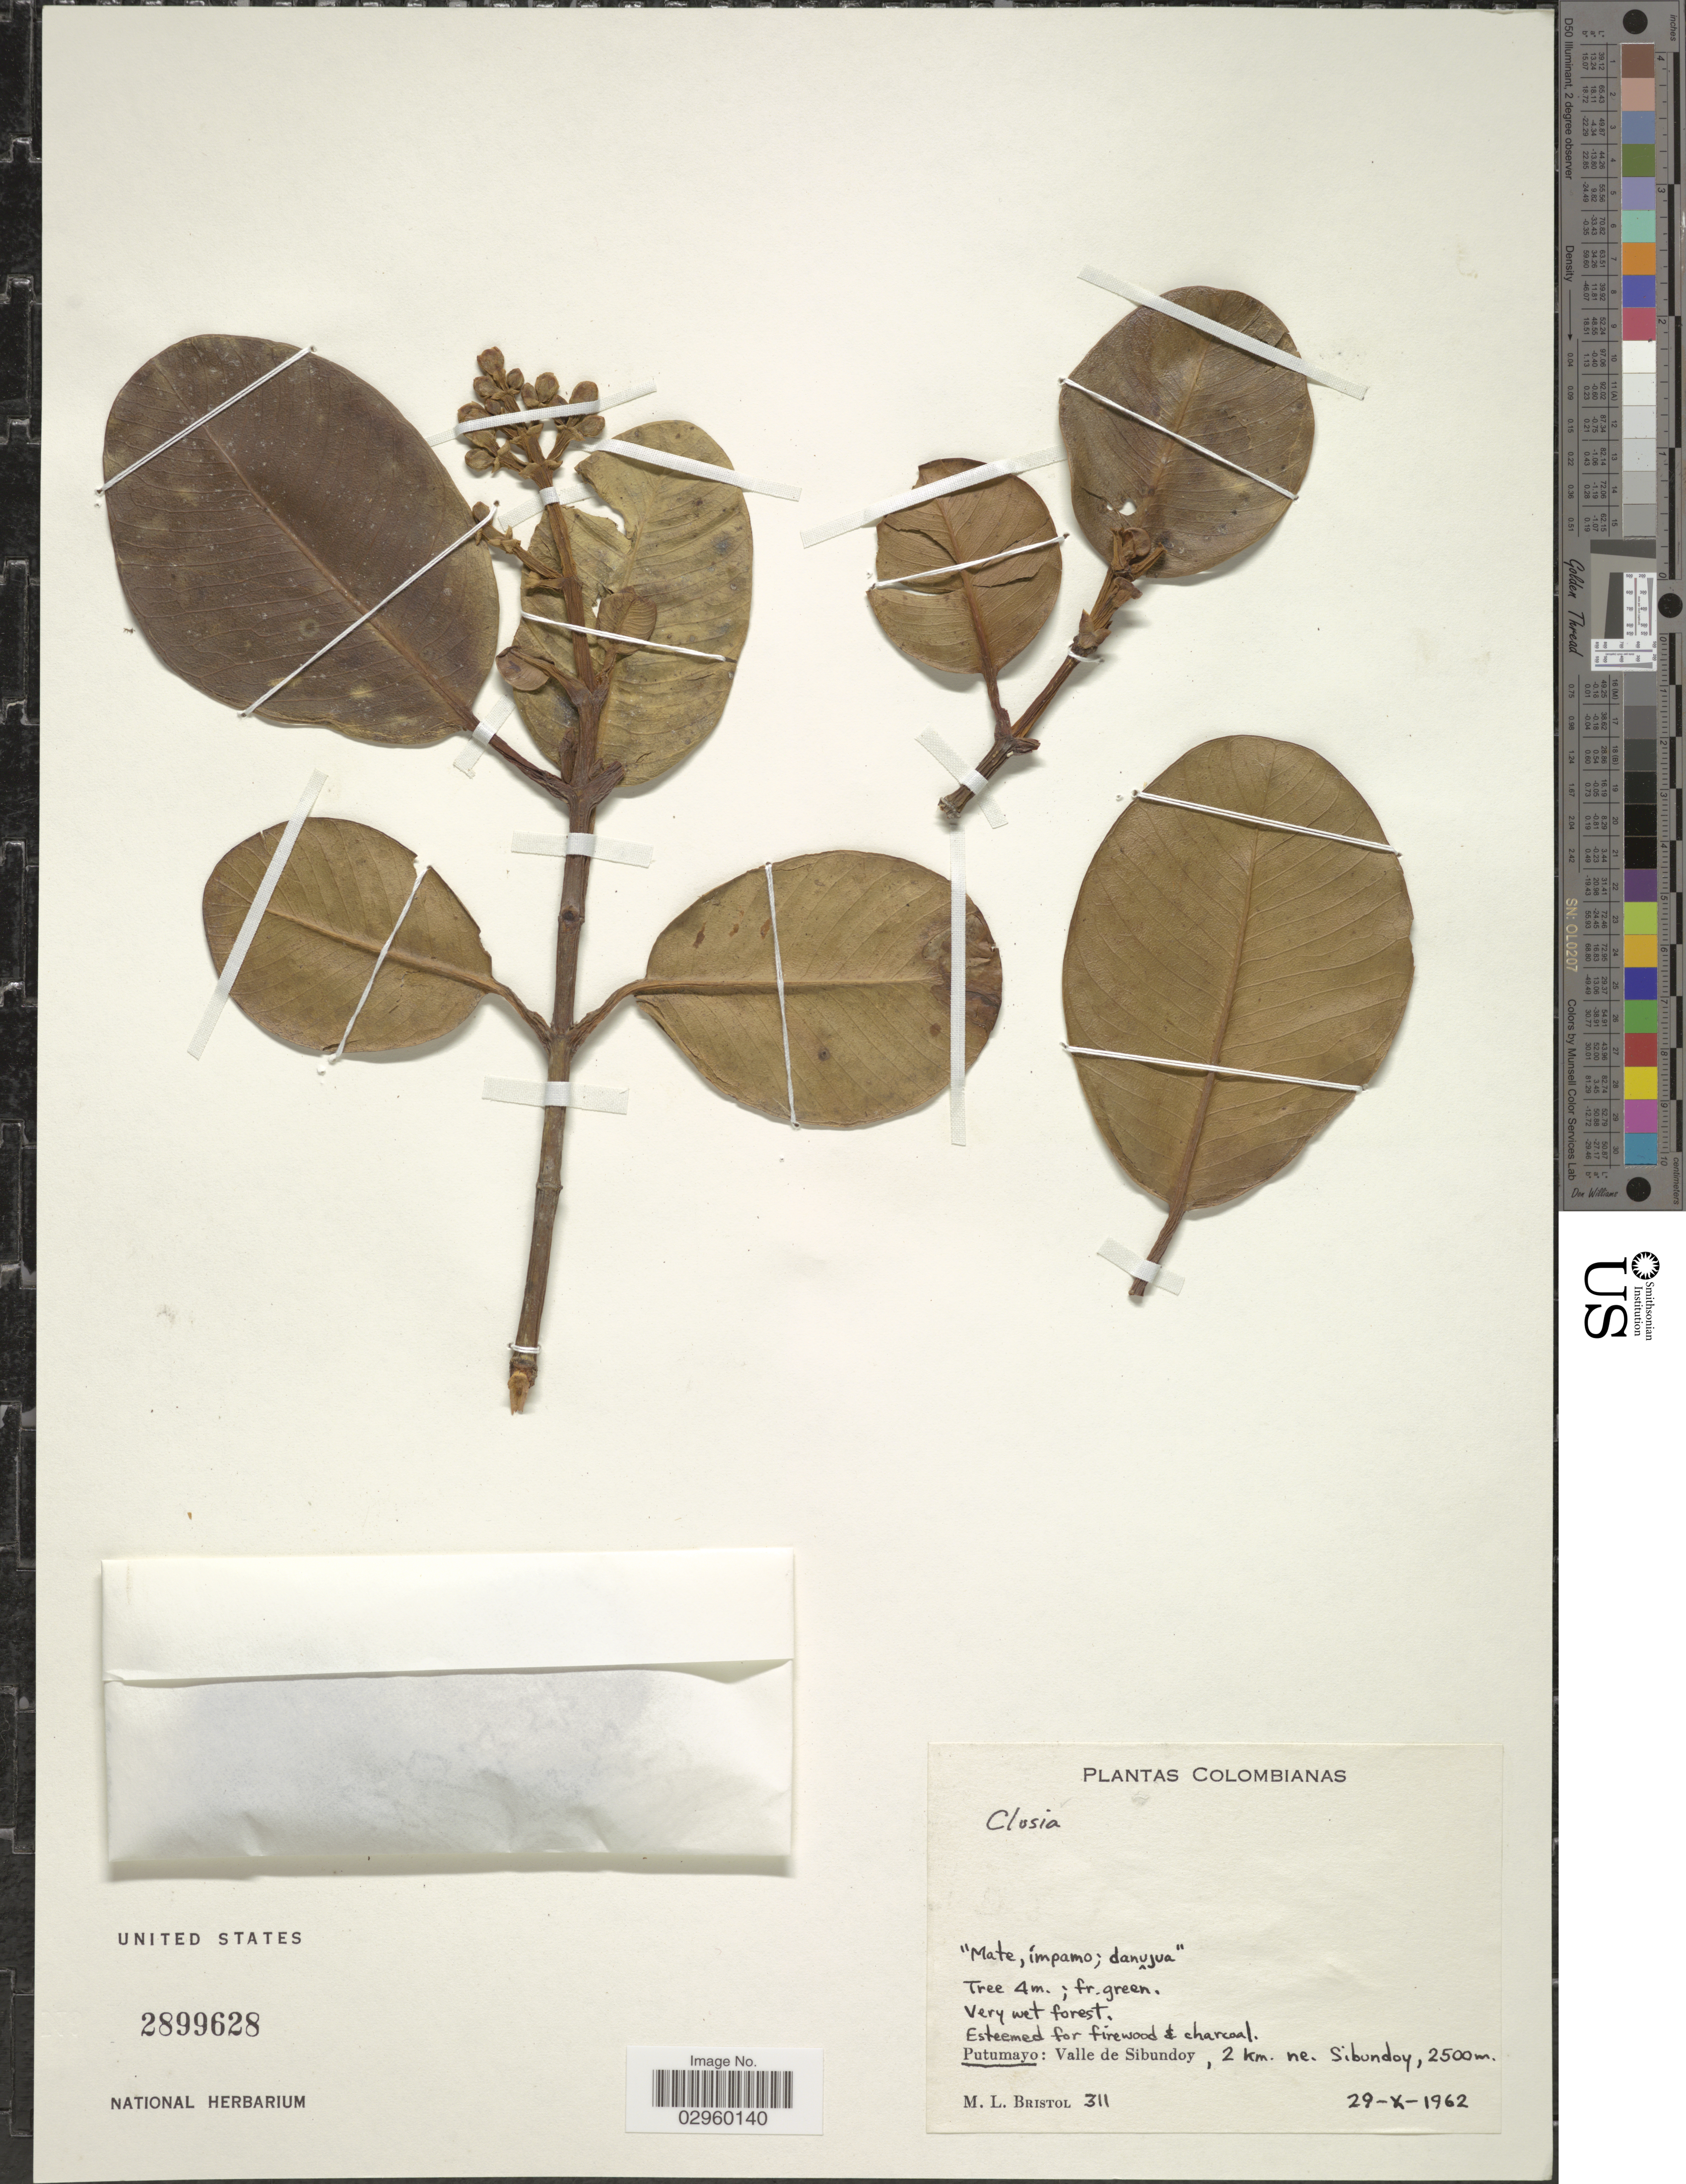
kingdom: Plantae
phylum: Tracheophyta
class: Magnoliopsida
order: Malpighiales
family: Clusiaceae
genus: Clusia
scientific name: Clusia sp.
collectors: M. L. Bristol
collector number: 311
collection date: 1962-10-29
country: Colombia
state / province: Putumayo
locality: Valle de Sibundoy, 2 km. ne. Sibundoy.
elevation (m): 2500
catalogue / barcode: US 2899628